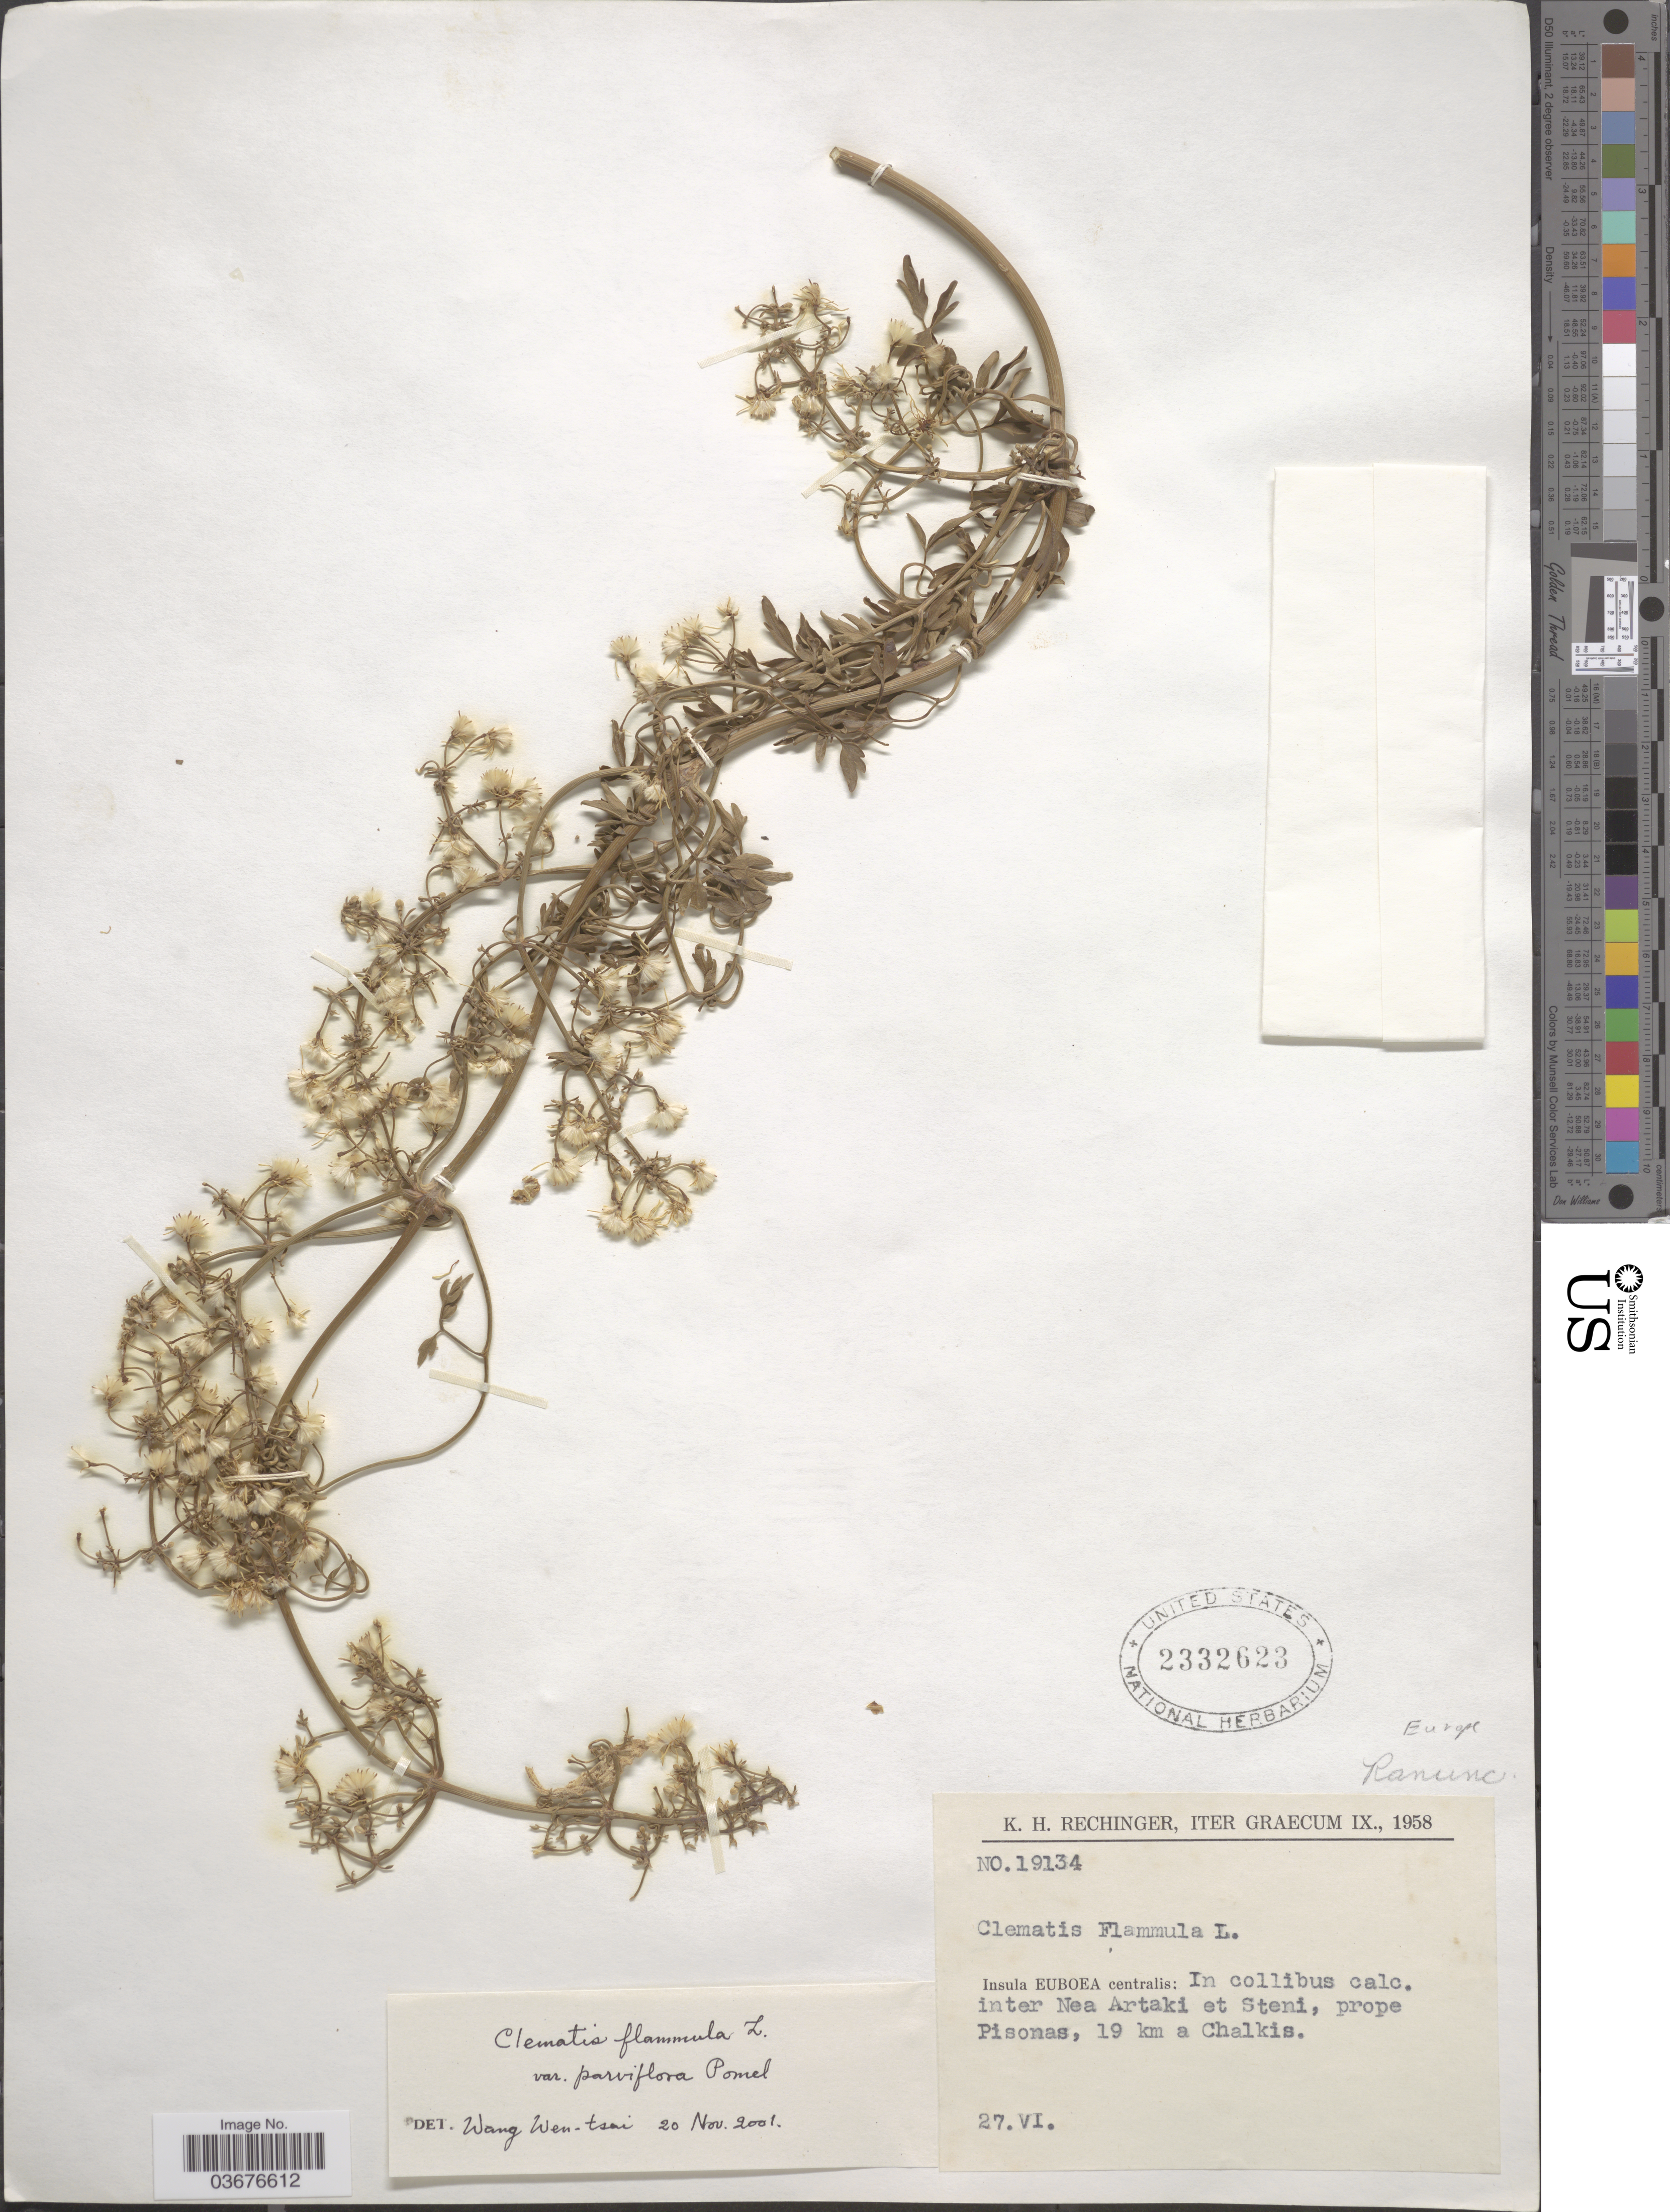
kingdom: Plantae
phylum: Tracheophyta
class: Magnoliopsida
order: Ranunculales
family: Ranunculaceae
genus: Clematis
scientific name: Clematis flammula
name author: L.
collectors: K. H. Rechinger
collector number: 19134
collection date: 1958-06-27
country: Greece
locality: Insula Euboea centralis: In collibus calc. inter Nea Artaki et Steni, prope Pisonas, 19 km a Chalkis.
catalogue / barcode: US 2332623